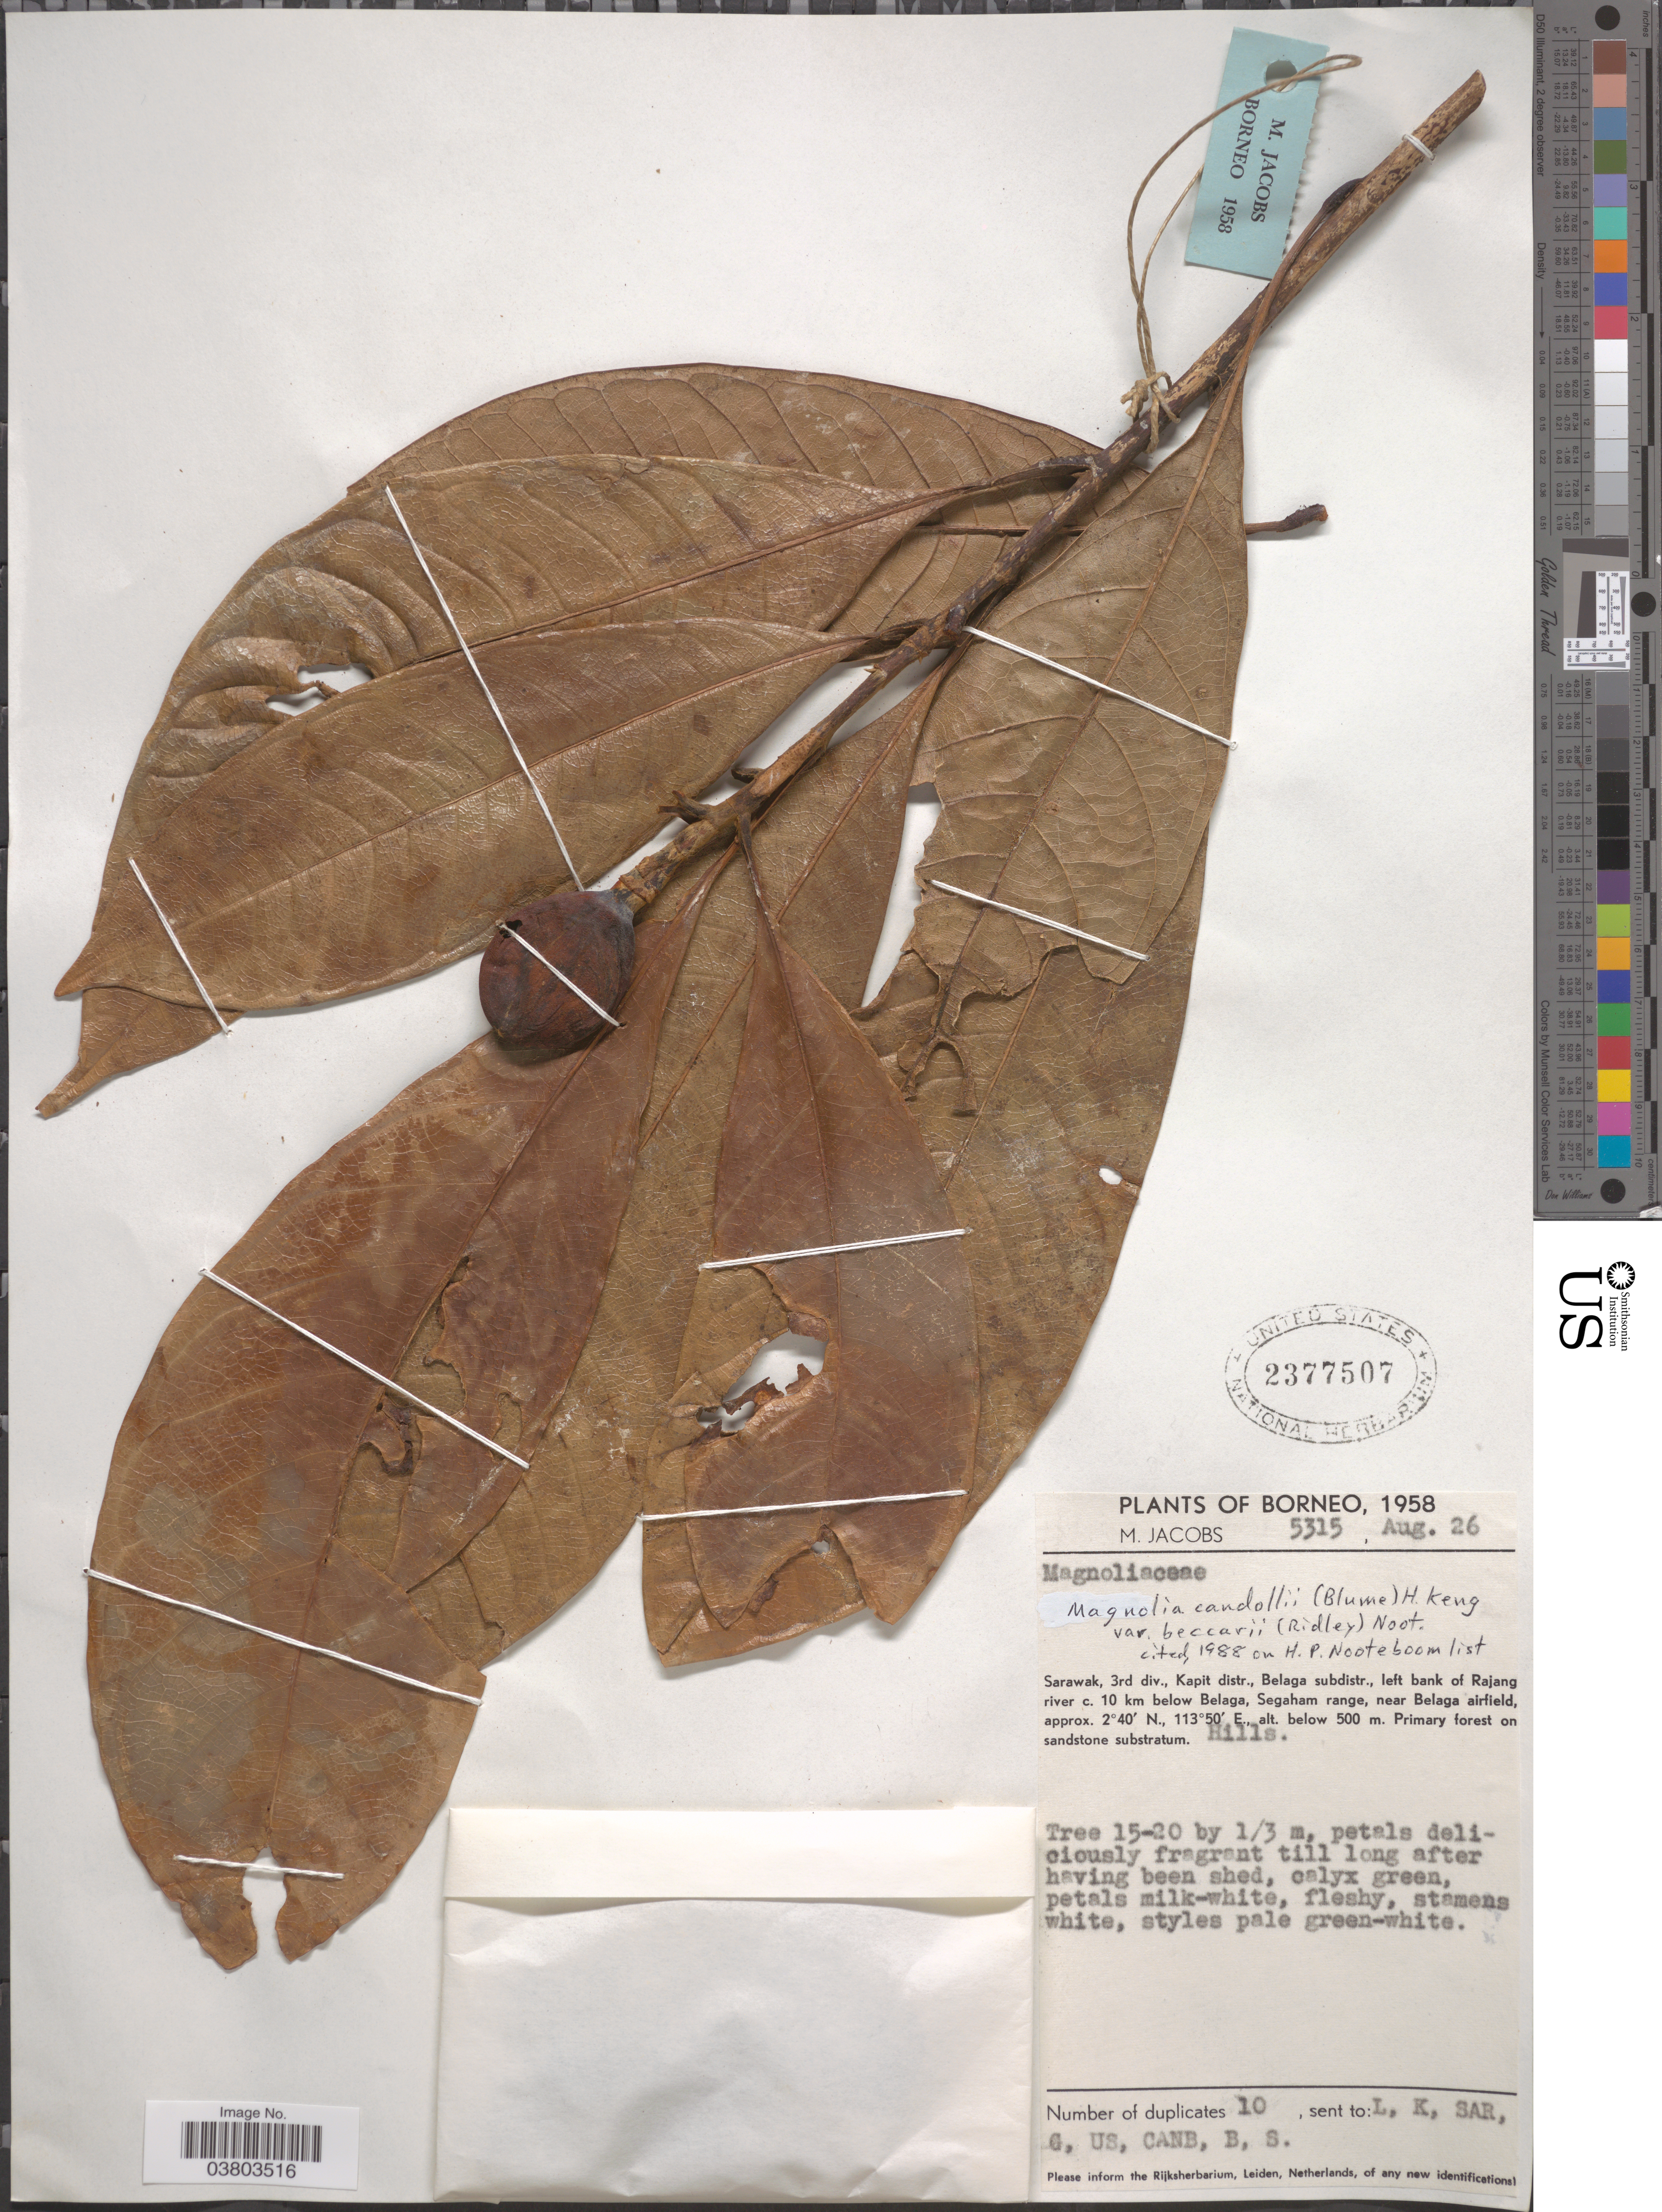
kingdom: Plantae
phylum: Tracheophyta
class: Magnoliopsida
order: Magnoliales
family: Magnoliaceae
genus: Magnolia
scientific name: Magnolia candollei var. beccarii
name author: (Ridl.) Noot.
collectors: M. Jacobs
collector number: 5315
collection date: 1958-08-26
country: Malaysia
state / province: Sarawak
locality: Borneo. 3rd div., Kapit distr., Belaga subdistr., left bank of Rajang river c. 10 km below Belaga, Segaham range, near Belaga airfield.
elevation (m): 500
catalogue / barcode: US 2377507